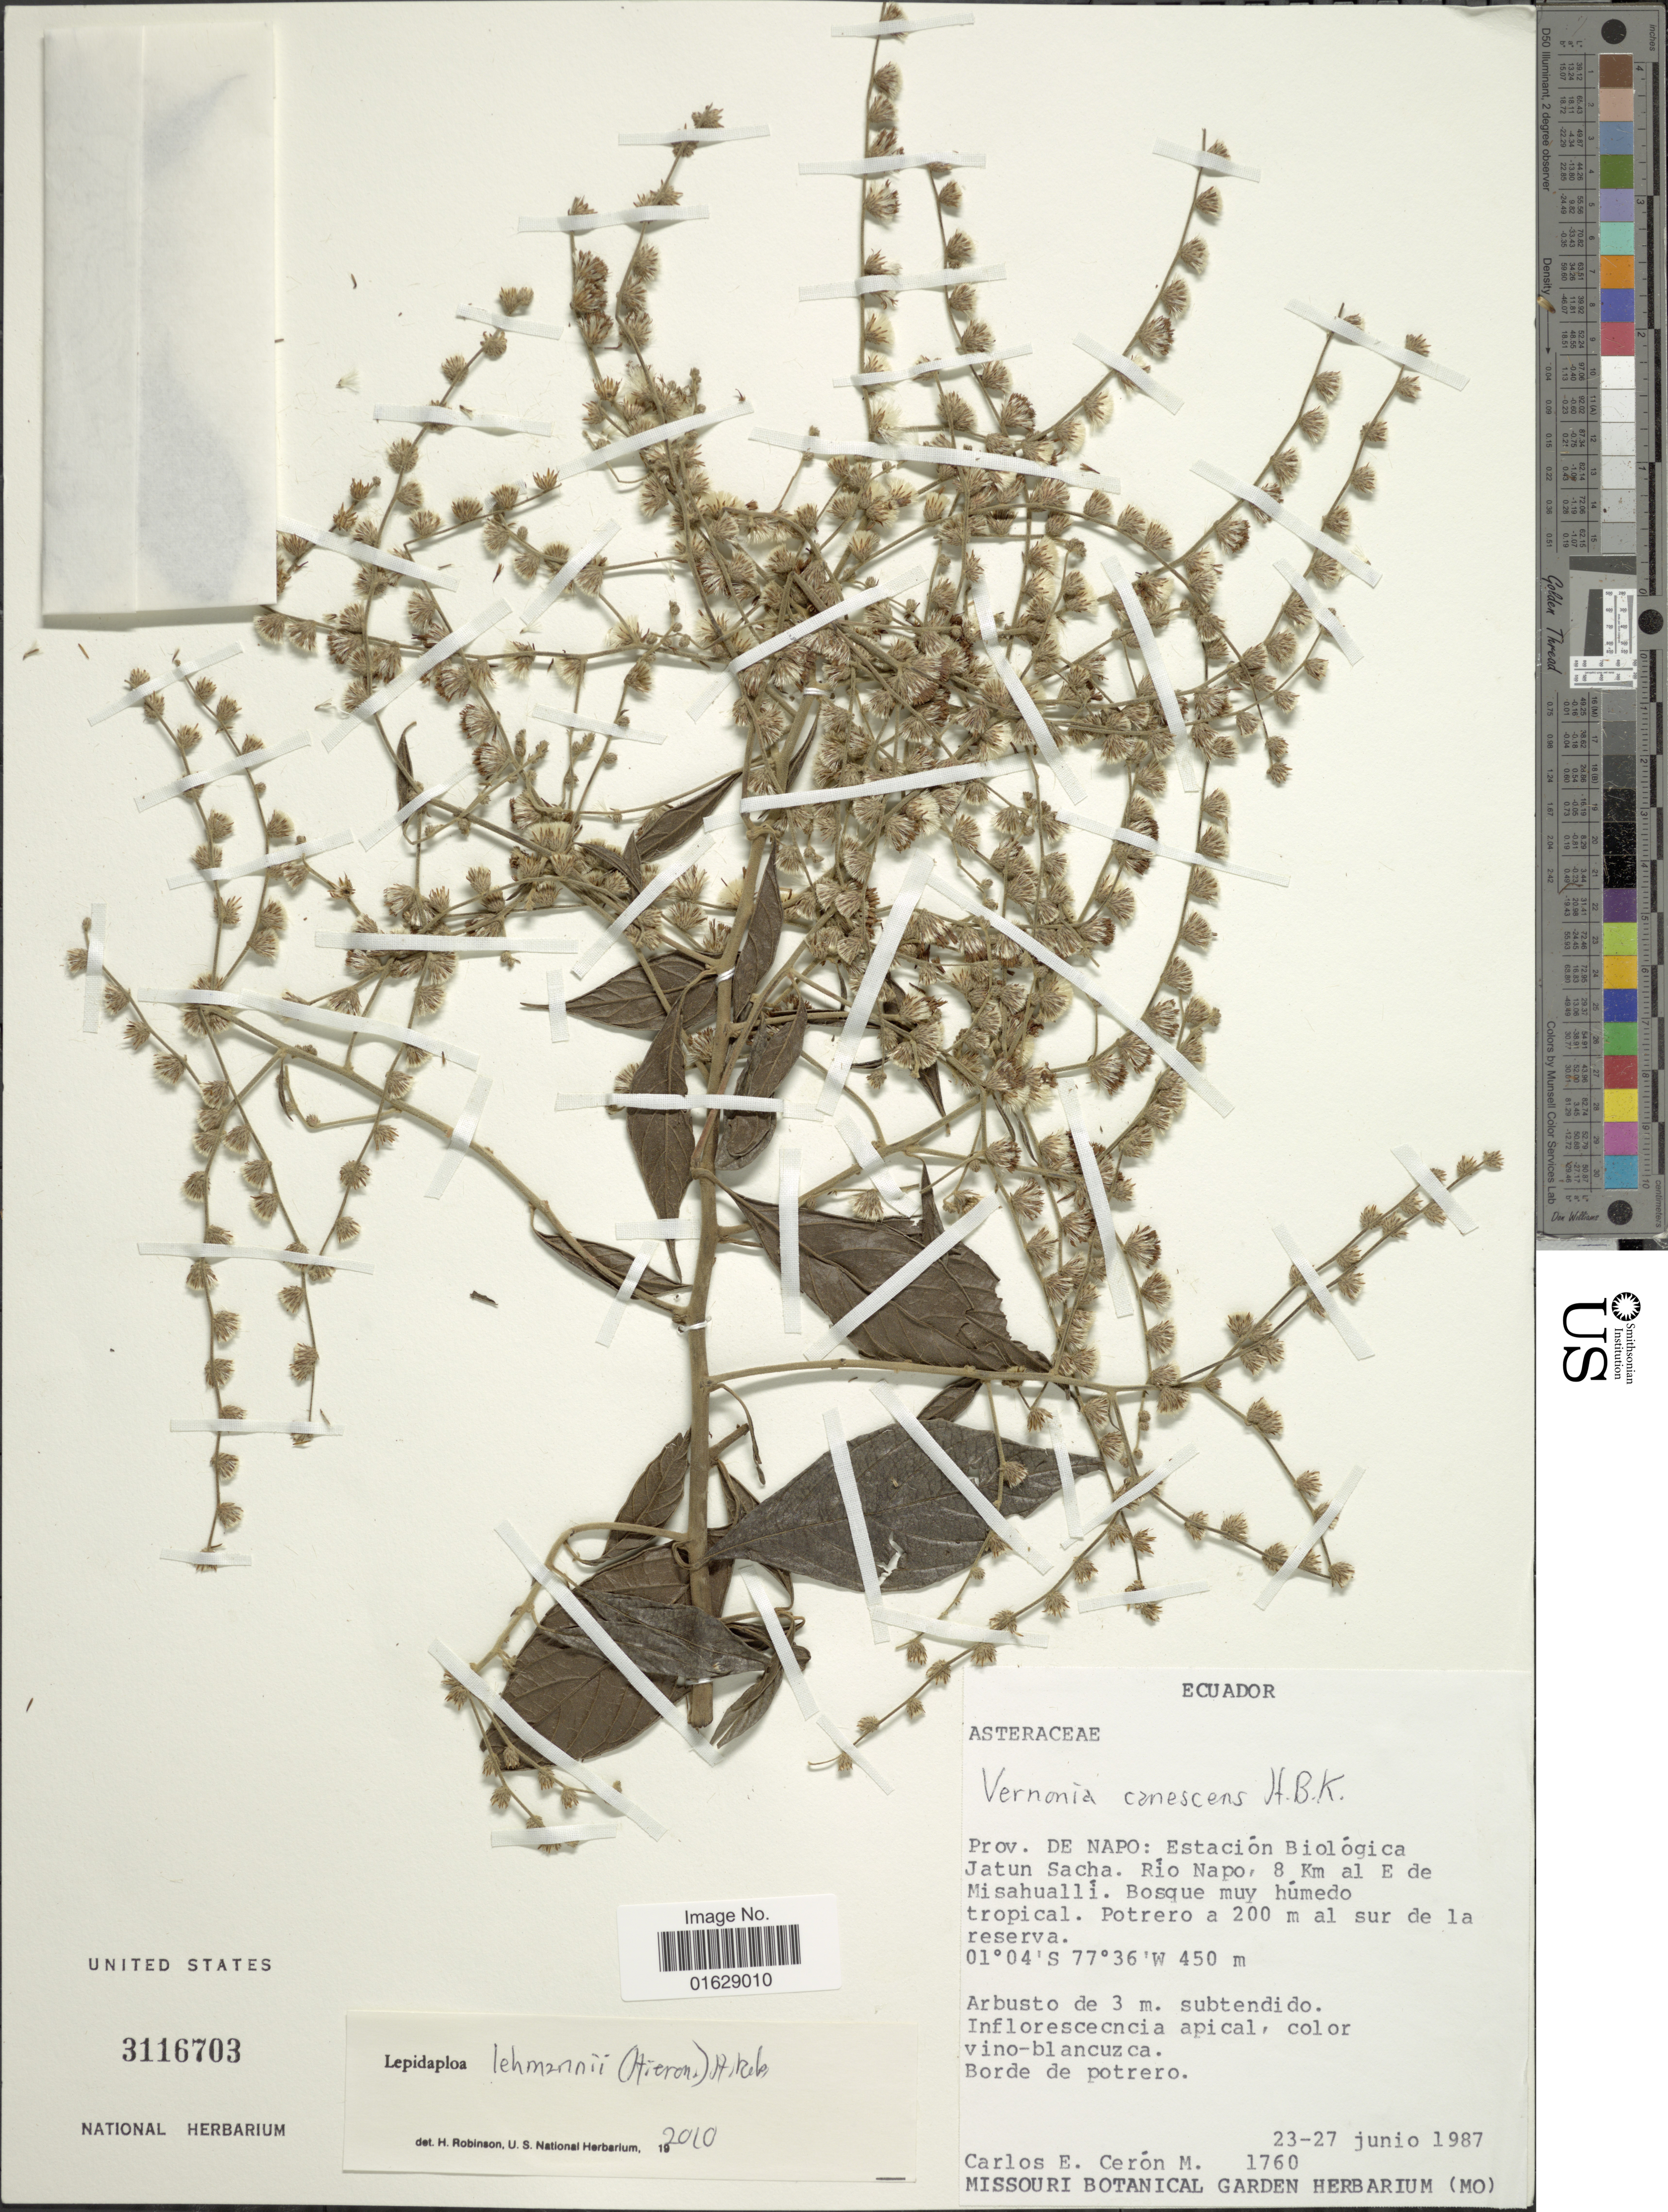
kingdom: Plantae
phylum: Tracheophyta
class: Magnoliopsida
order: Asterales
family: Asteraceae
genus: Lepidaploa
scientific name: Lepidaploa lehmannii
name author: (Hieron.) H. Rob.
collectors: C. E. Cerón M.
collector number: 1760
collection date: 1987-06-23/1987-06-27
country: Ecuador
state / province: Napo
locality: Prov. de Napo: Estacion Biologica Jatun Sacha. Rio Napo, 8 Km al E de Misahualli. Potrero a 200 m al sur de la reserva.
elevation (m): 450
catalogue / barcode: US 3116703